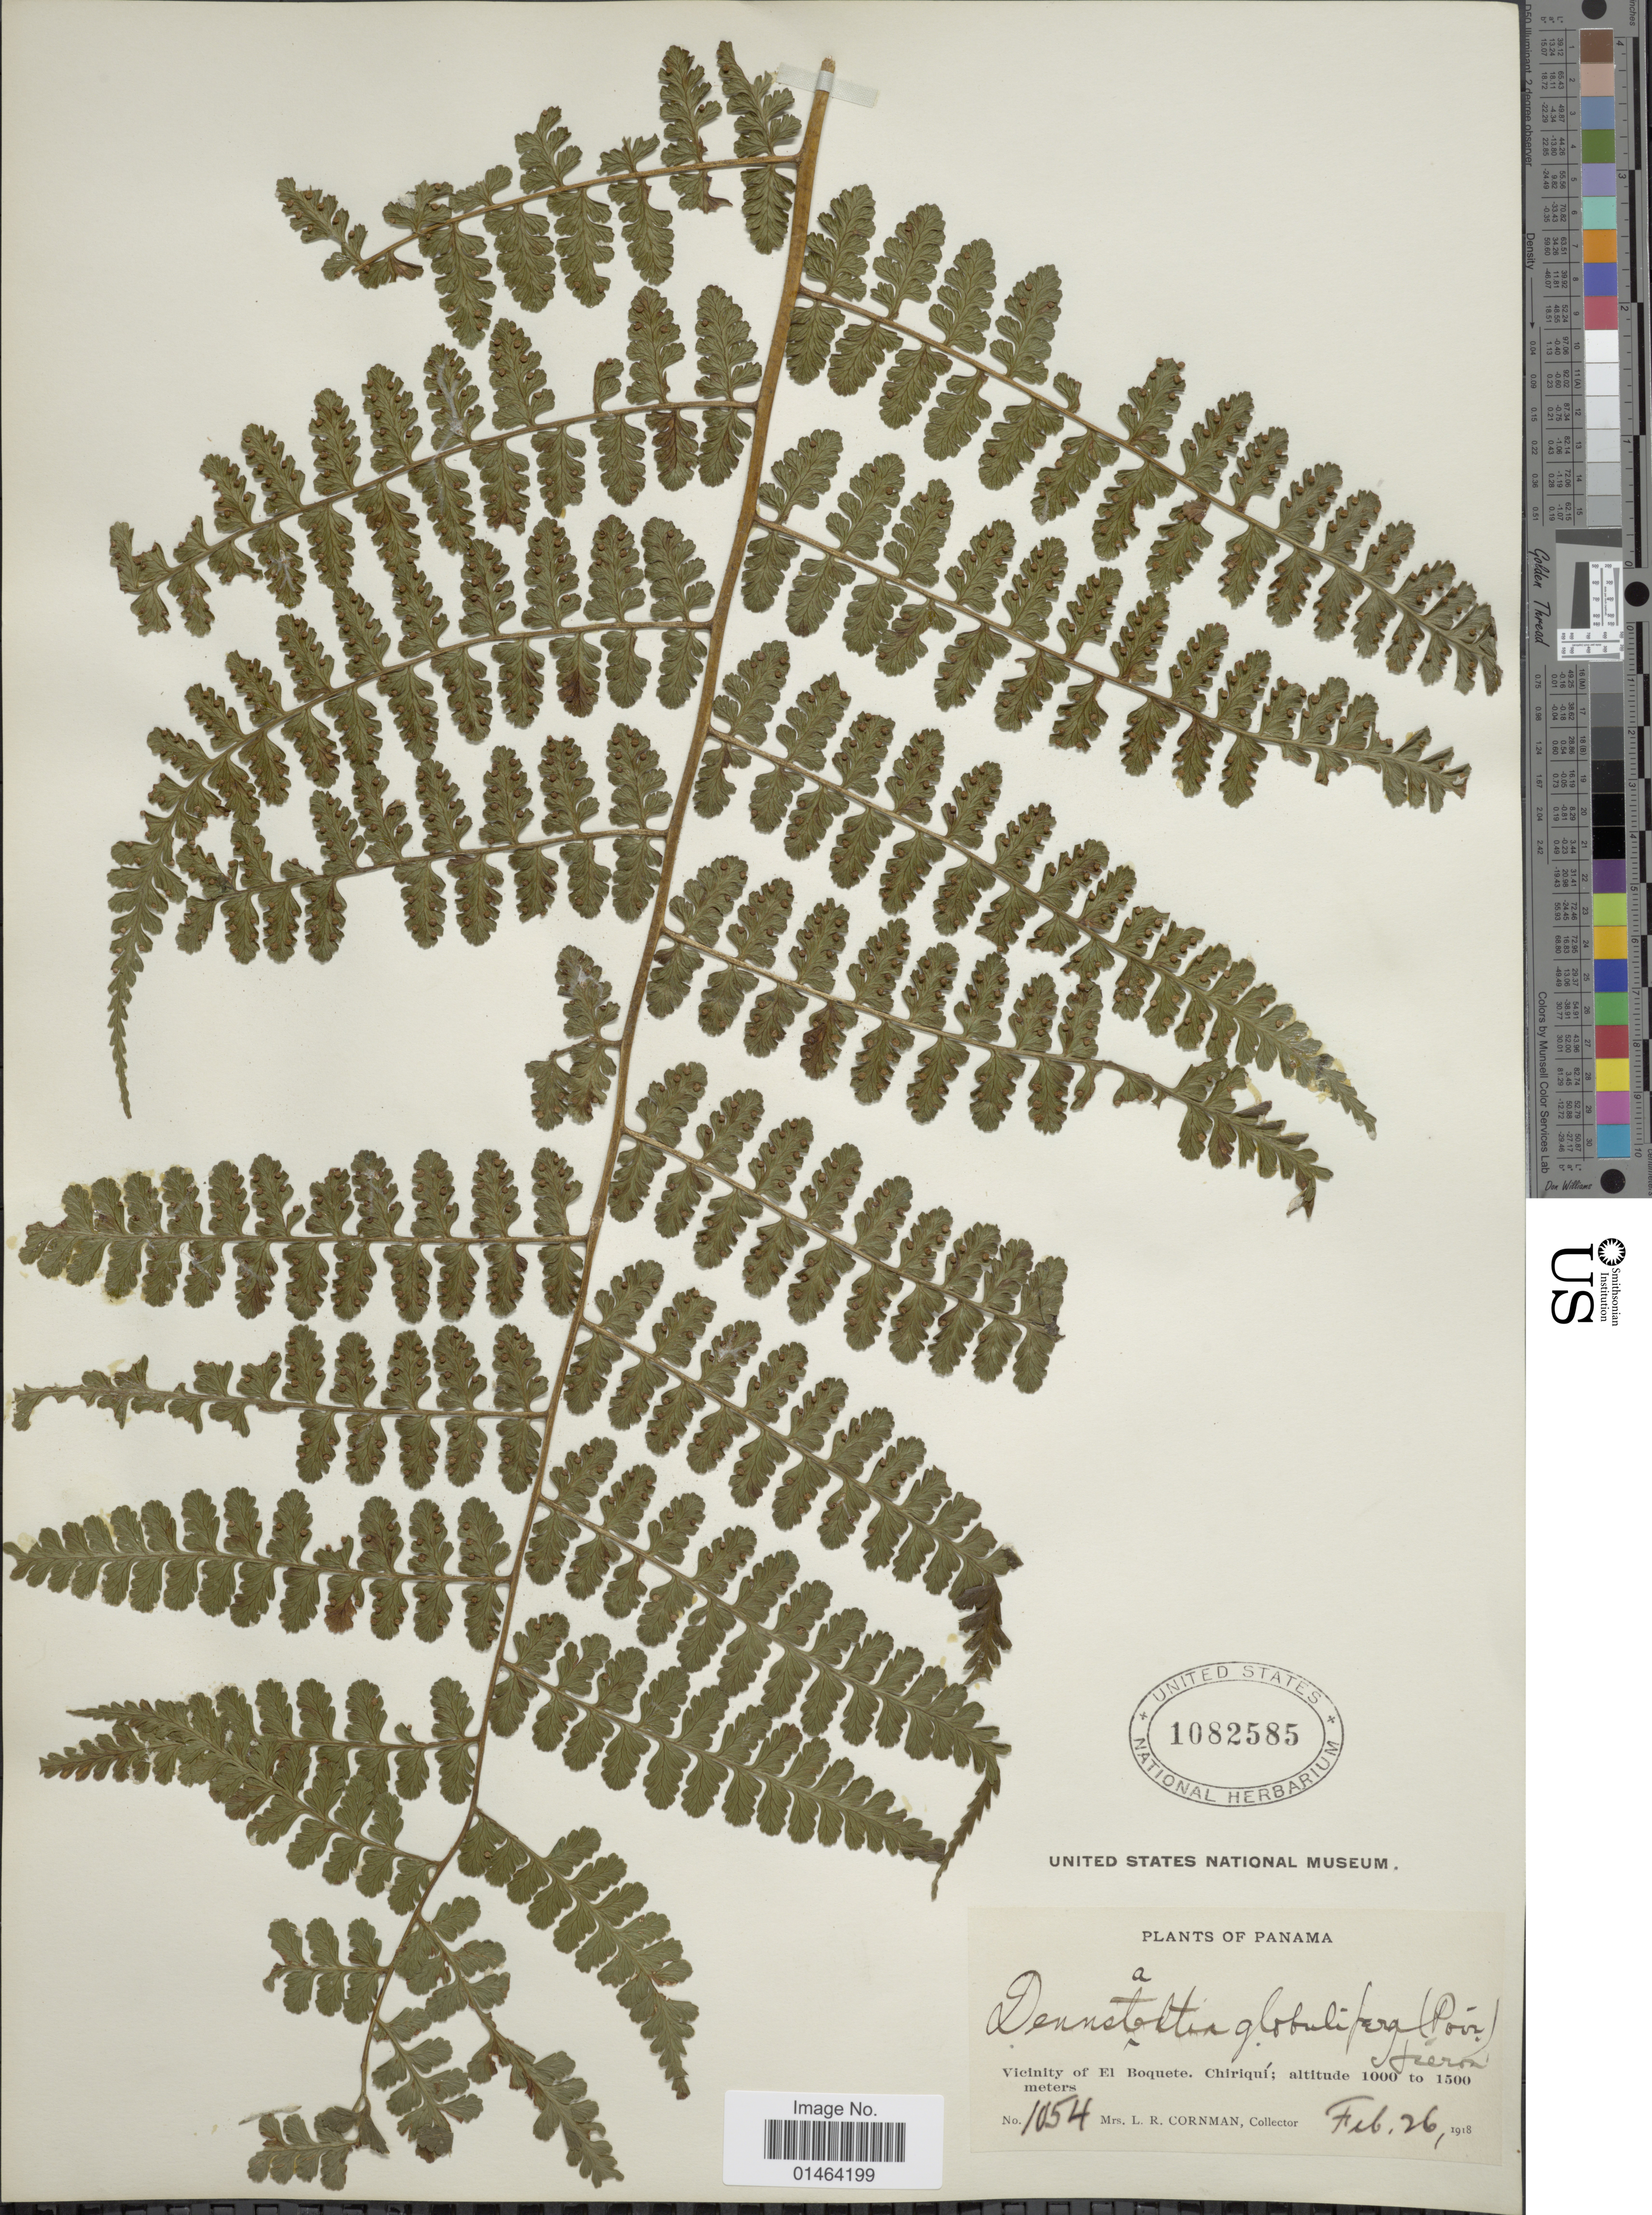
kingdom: Plantae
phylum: Tracheophyta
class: Polypodiopsida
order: Polypodiales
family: Dennstaedtiaceae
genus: Dennstaedtia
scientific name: Dennstaedtia globulifera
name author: (Poir.) Hieron.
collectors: L. Cornman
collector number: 1054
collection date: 1918-02-26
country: Panama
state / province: Chiriqui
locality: Vicinity of El Boquete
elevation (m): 1000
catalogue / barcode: US 1082585